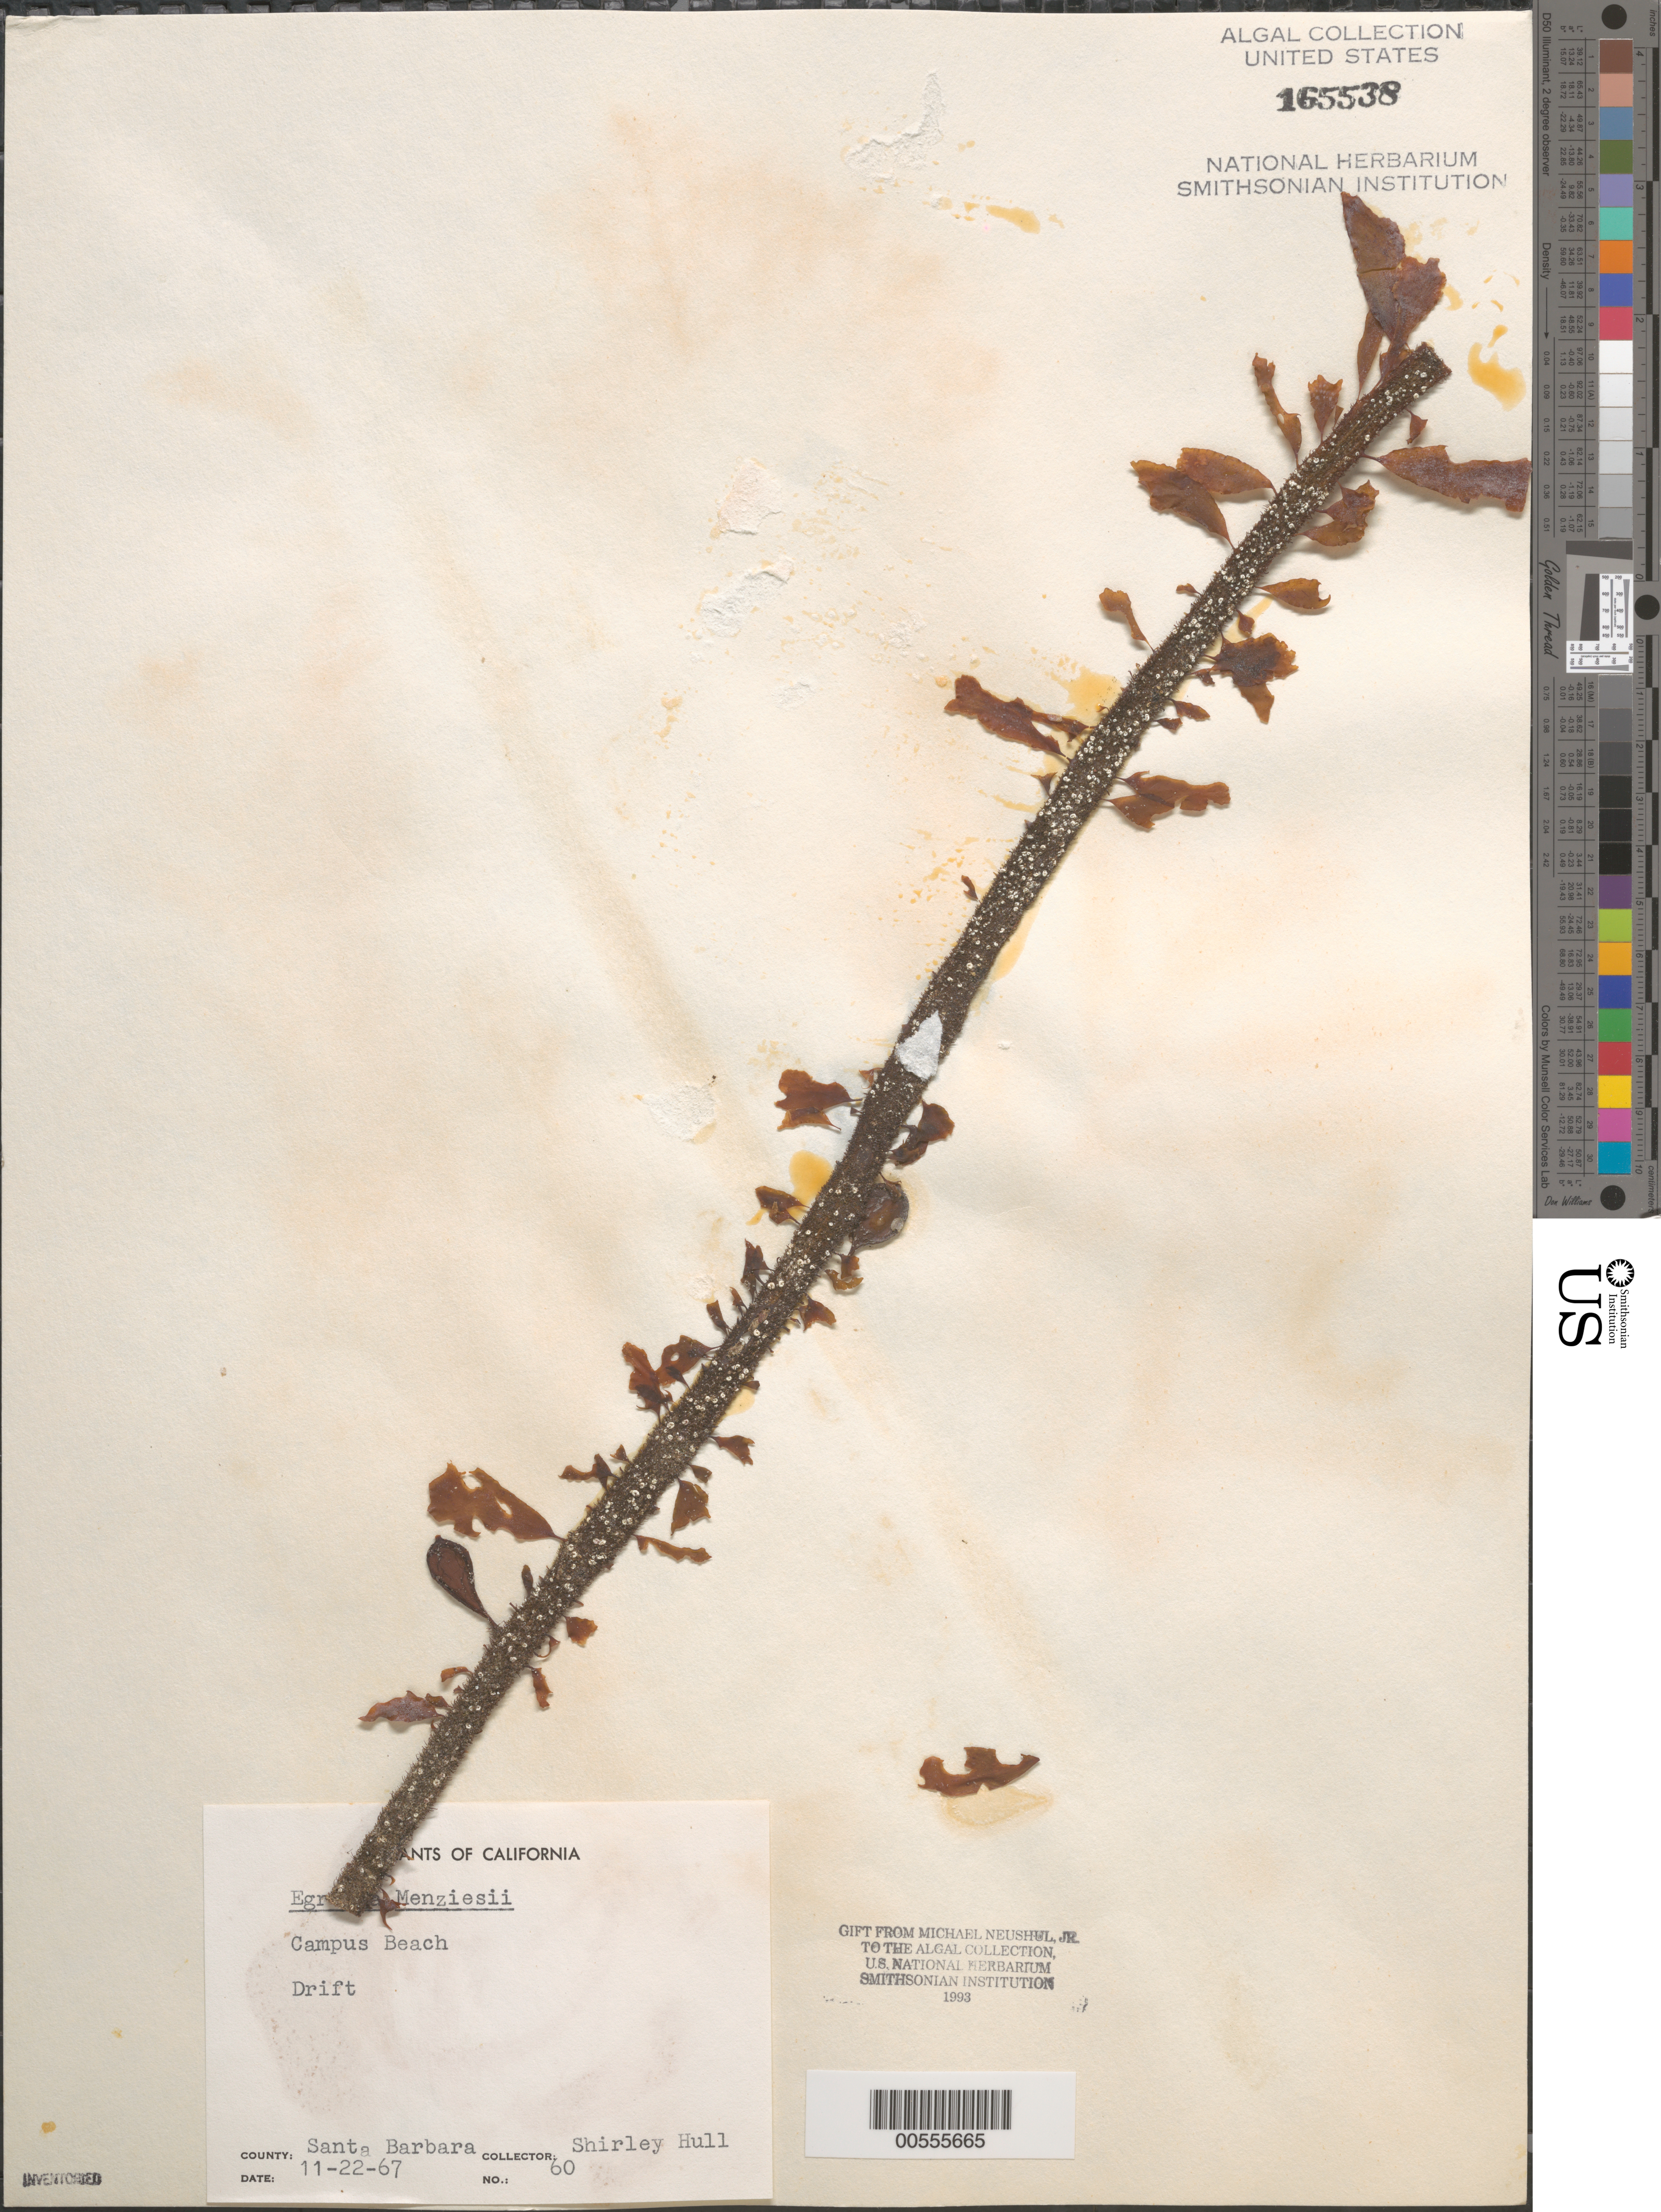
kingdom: Chromista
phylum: Ochrophyta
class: Phaeophyceae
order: Laminariales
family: Lessoniaceae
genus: Egregia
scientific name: Egregia menziesii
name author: (Turner) Aresch.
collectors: S. Hull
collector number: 60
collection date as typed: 22 Nov 1967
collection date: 1967-11-22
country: United States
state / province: California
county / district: Santa Barbara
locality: Campus Beach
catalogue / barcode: US 165538